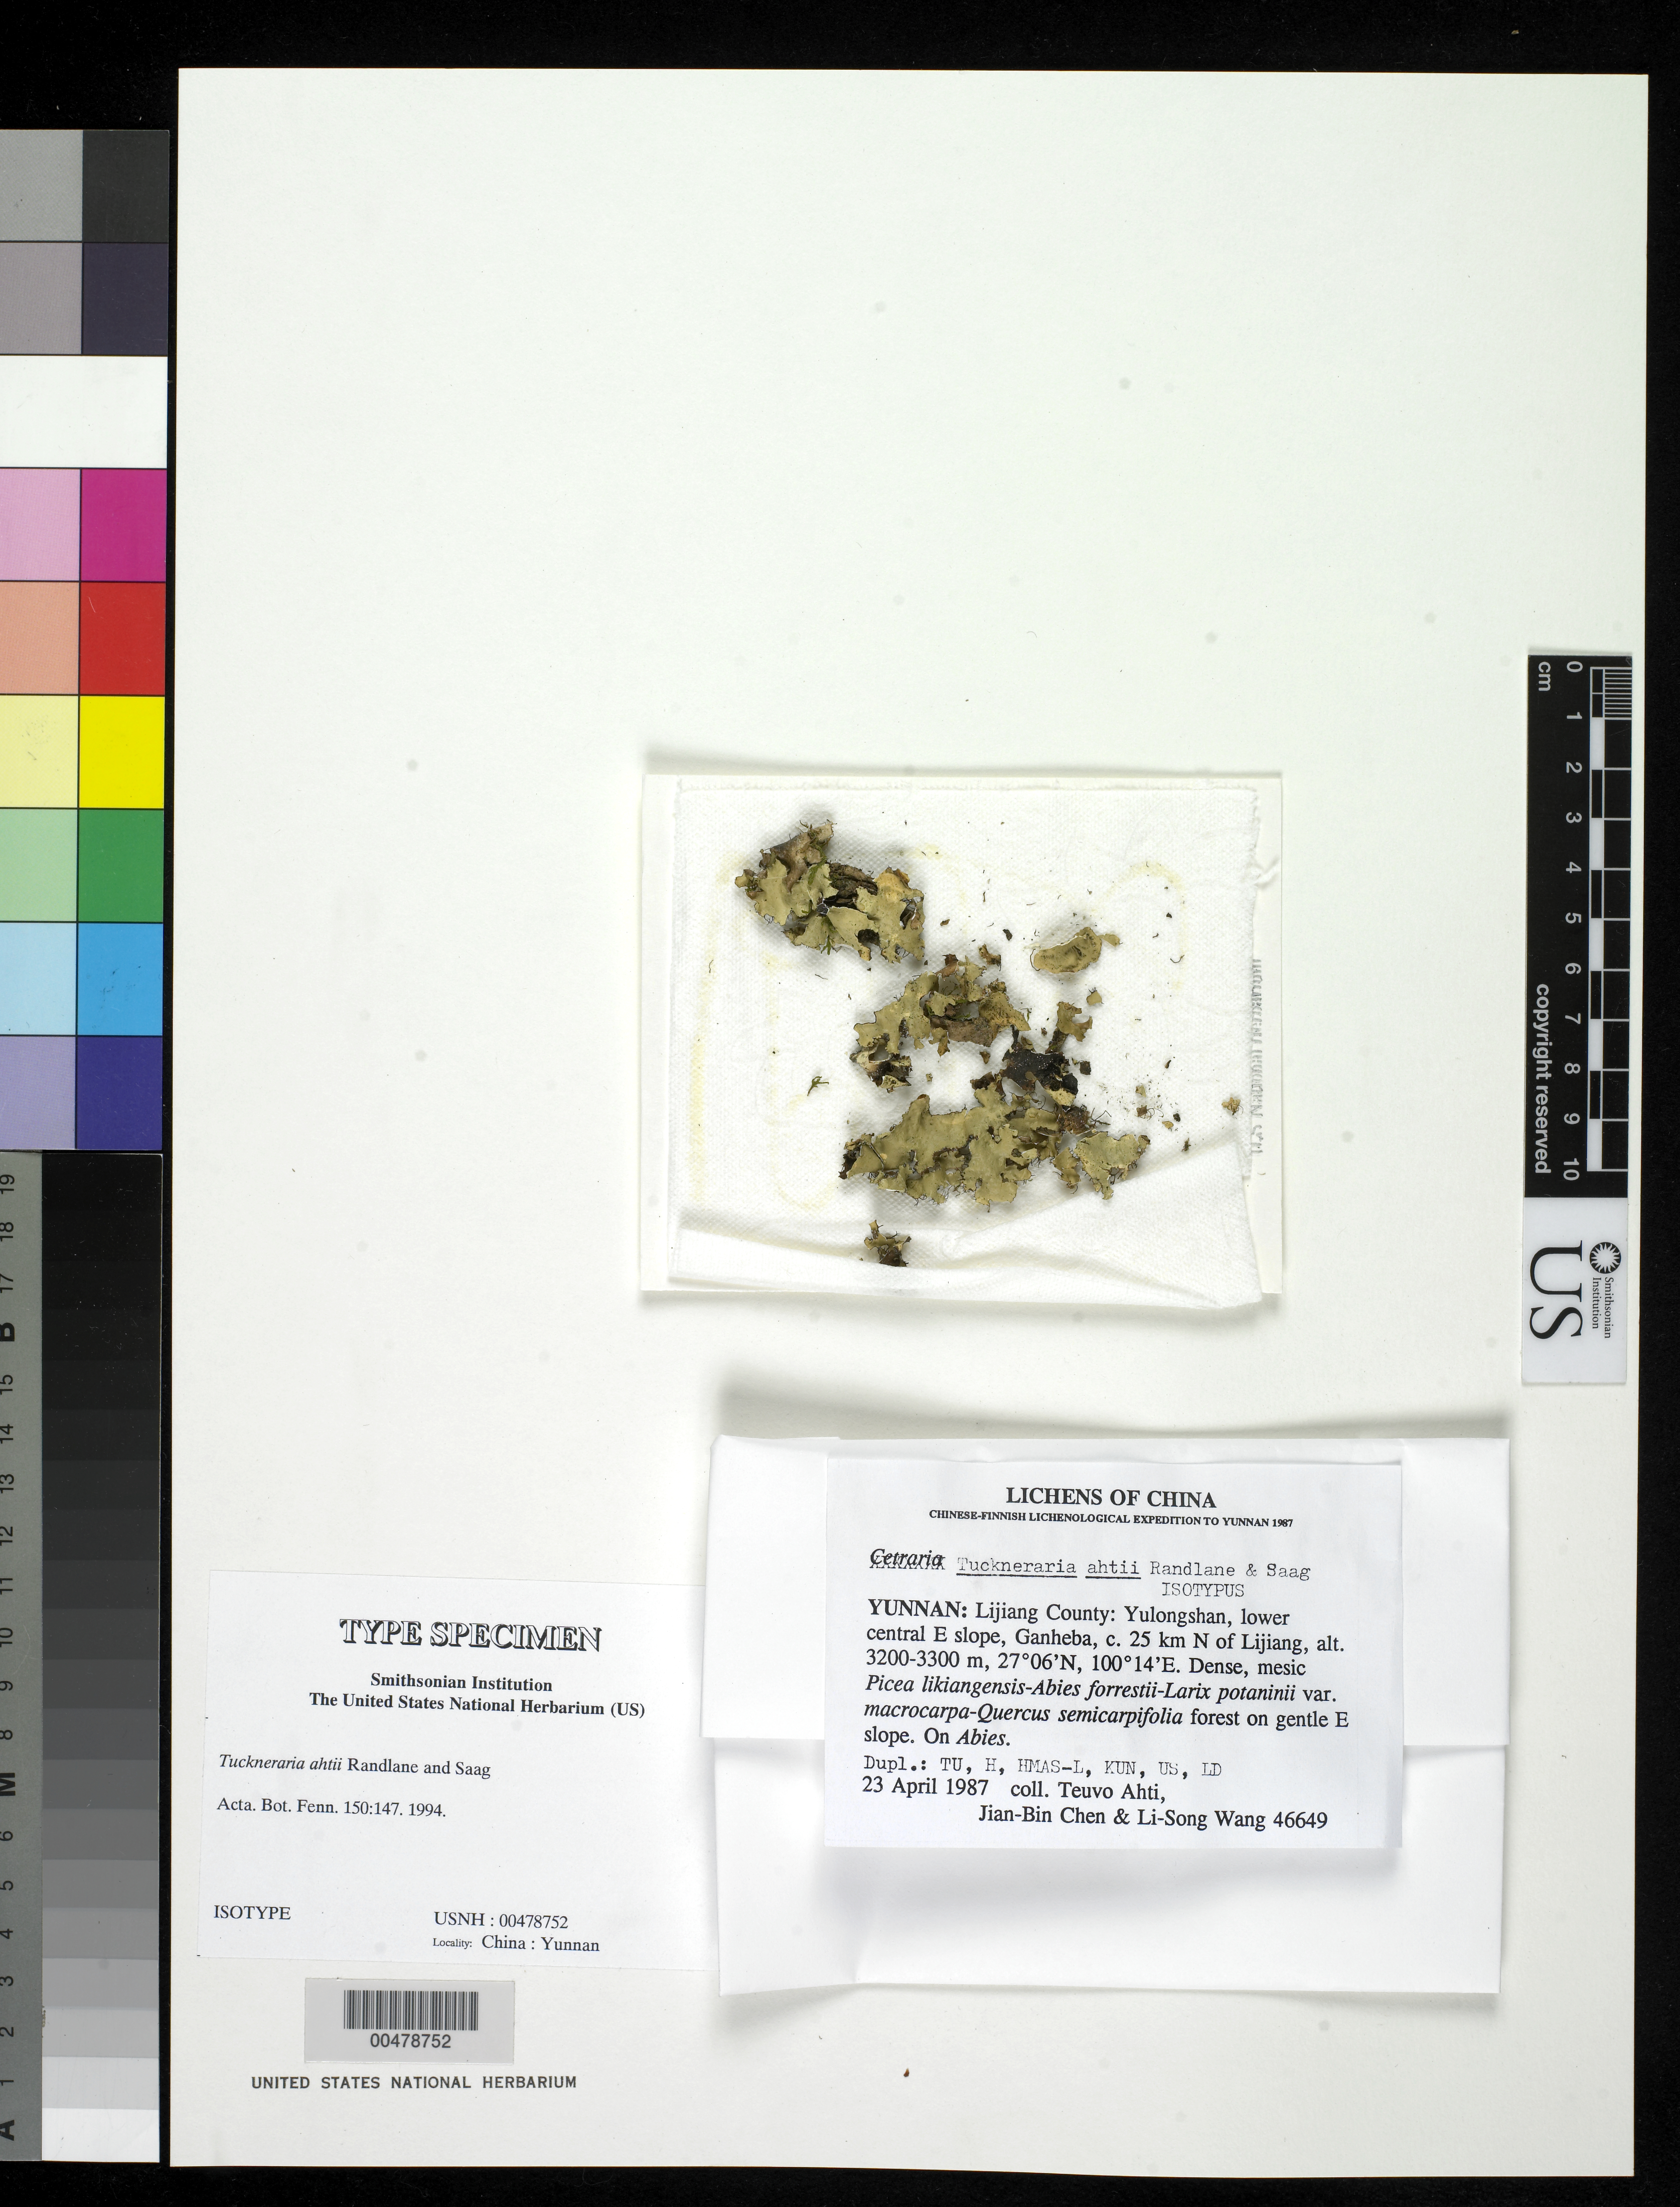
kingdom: Fungi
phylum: Ascomycota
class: Lecanoromycetes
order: Lecanorales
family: Parmeliaceae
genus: Tuckneraria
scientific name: Tuckneraria ahtii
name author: Randlane & Saag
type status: Isotype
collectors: T. T. Ahti, J. B. Chen & L.S. Wang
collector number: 46649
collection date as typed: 23 Apr 1987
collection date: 1987-04-23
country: China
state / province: Yunnan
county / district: Lijiang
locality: Yulongshan, lower central E slope, Ganheba, ca. 25 km N of Lijiang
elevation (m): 3200